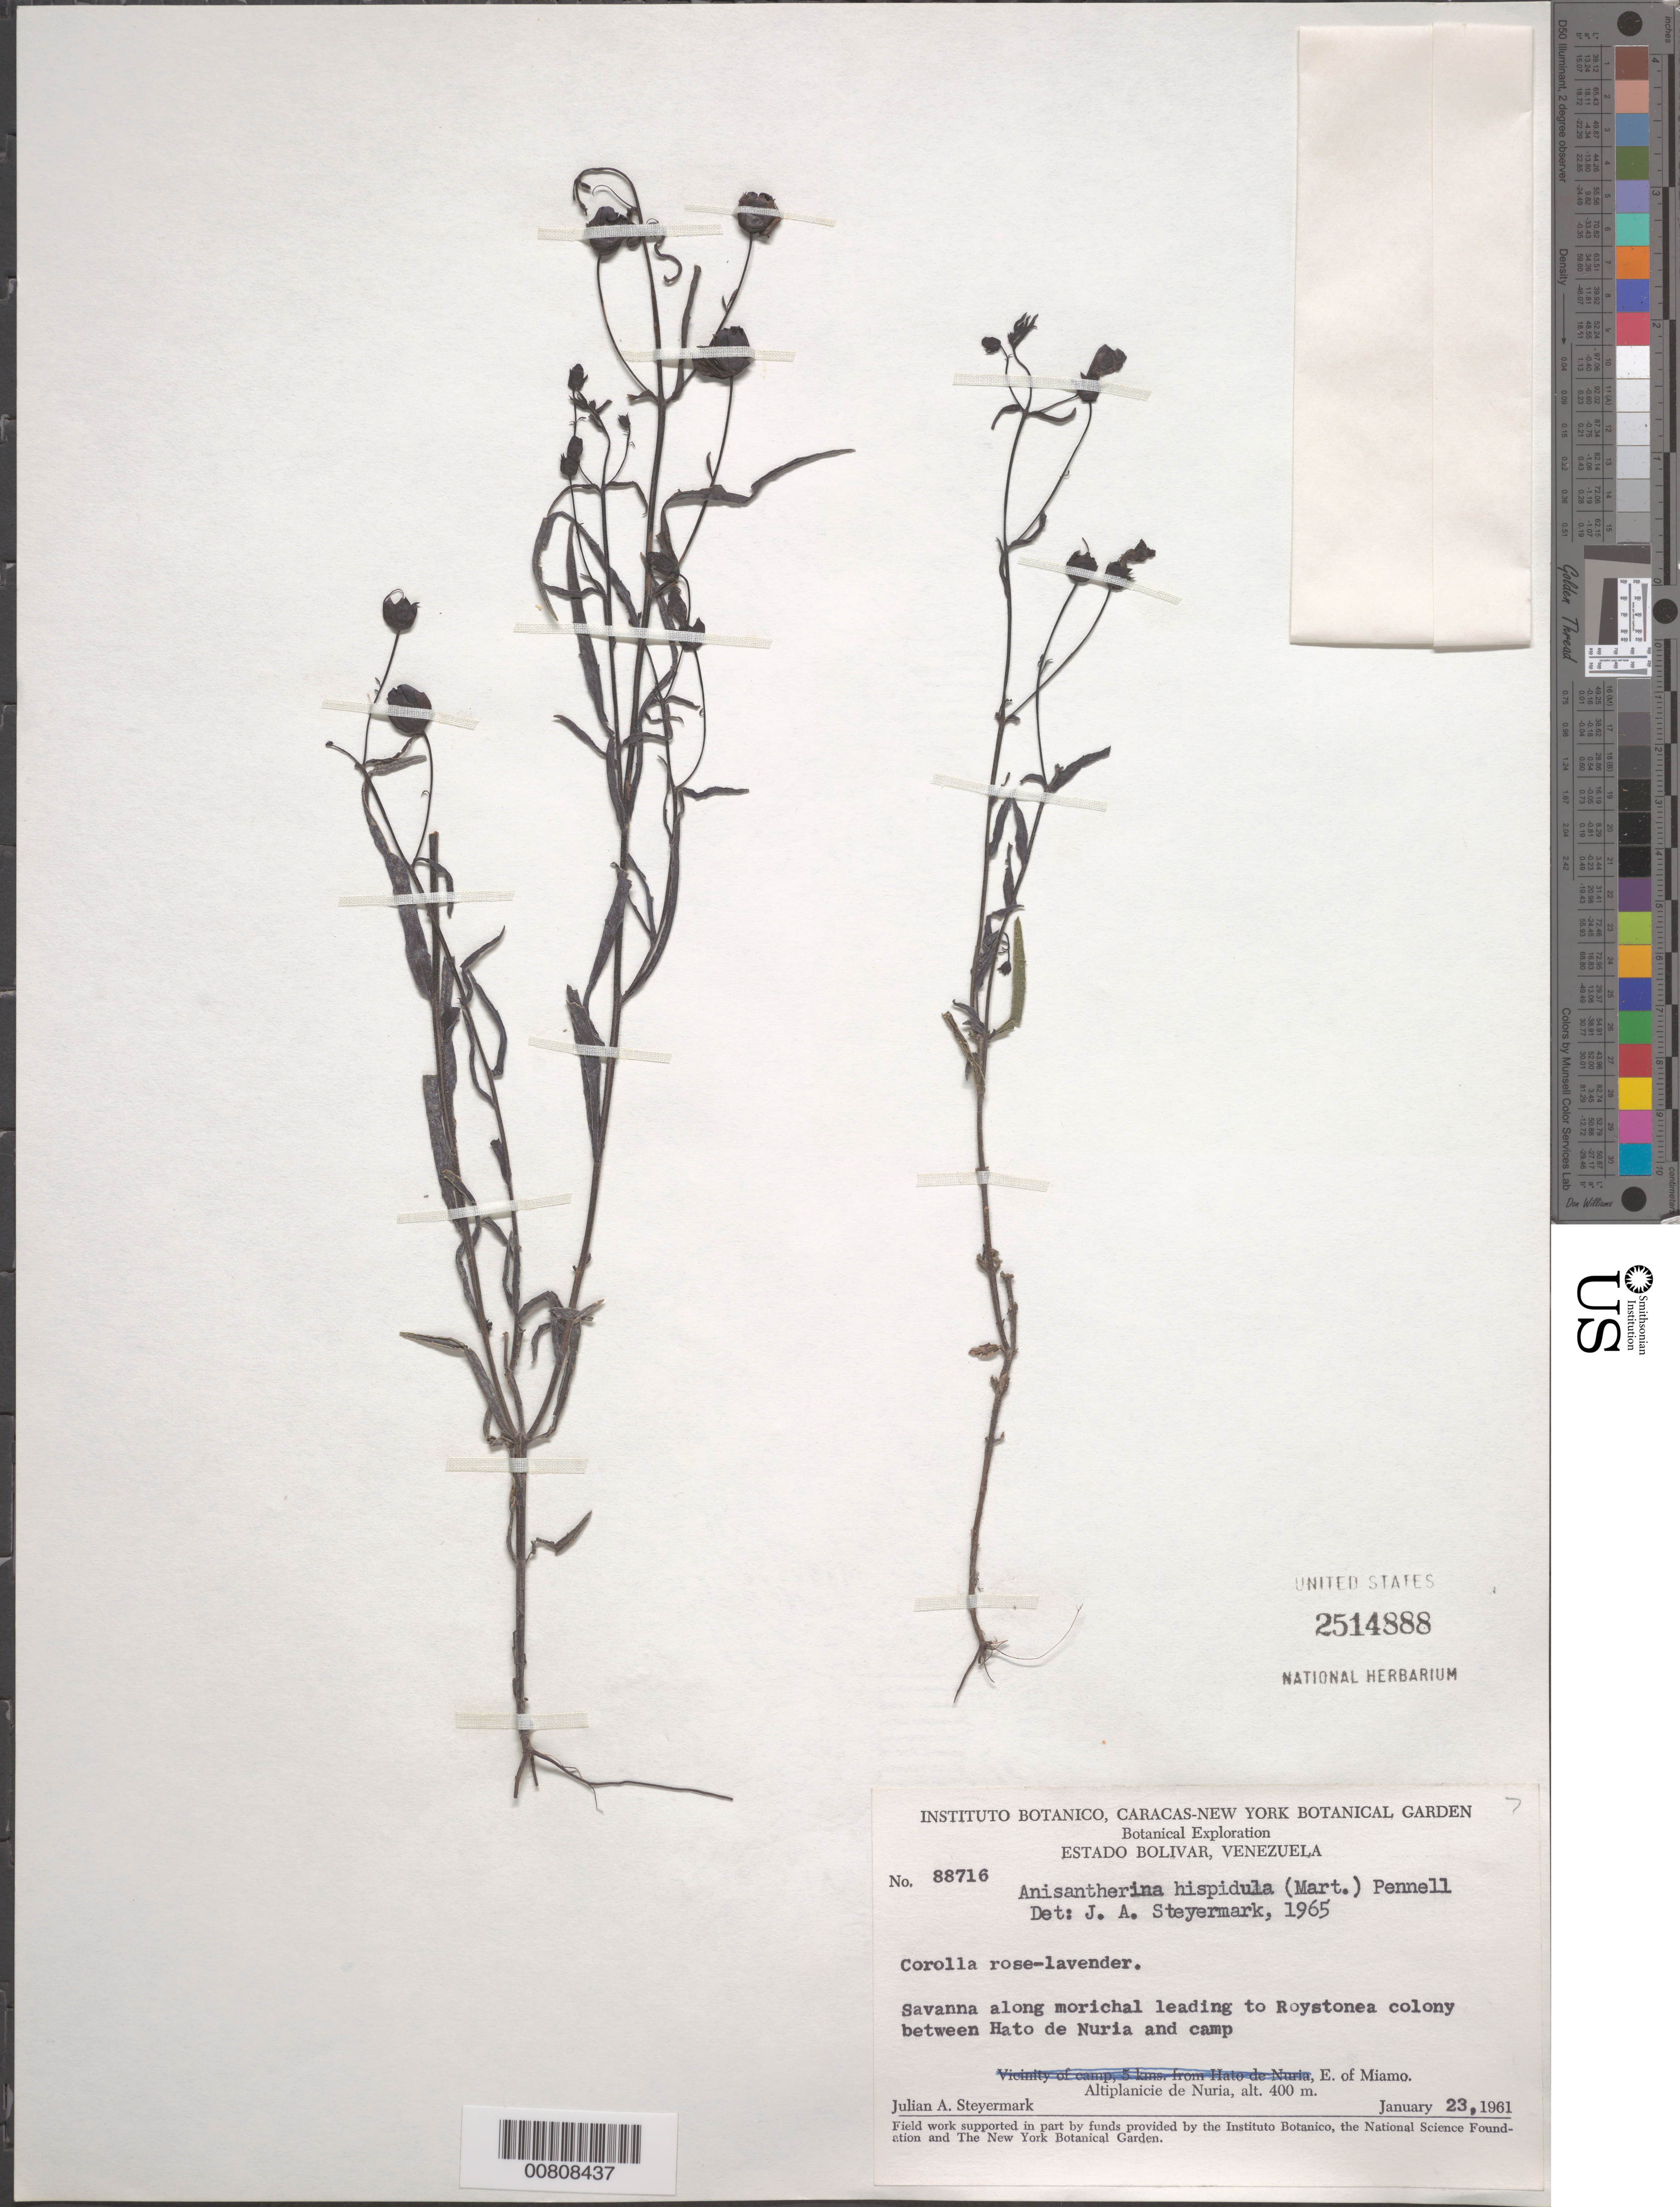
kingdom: Plantae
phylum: Tracheophyta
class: Magnoliopsida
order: Lamiales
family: Orobanchaceae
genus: Anisantherina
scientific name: Anisantherina hispidula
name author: (Mart.) Pennell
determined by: Steyermark, Julian A., (VEN)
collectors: J. Steyermark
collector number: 88716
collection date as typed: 23-Jan-61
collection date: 1961-01-23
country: Venezuela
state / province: Bolívar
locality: Altiplanicie de Nuria, E of Miamo, between Hato de Nuria and camp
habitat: Sabana along morichal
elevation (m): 400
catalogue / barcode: US 2514888